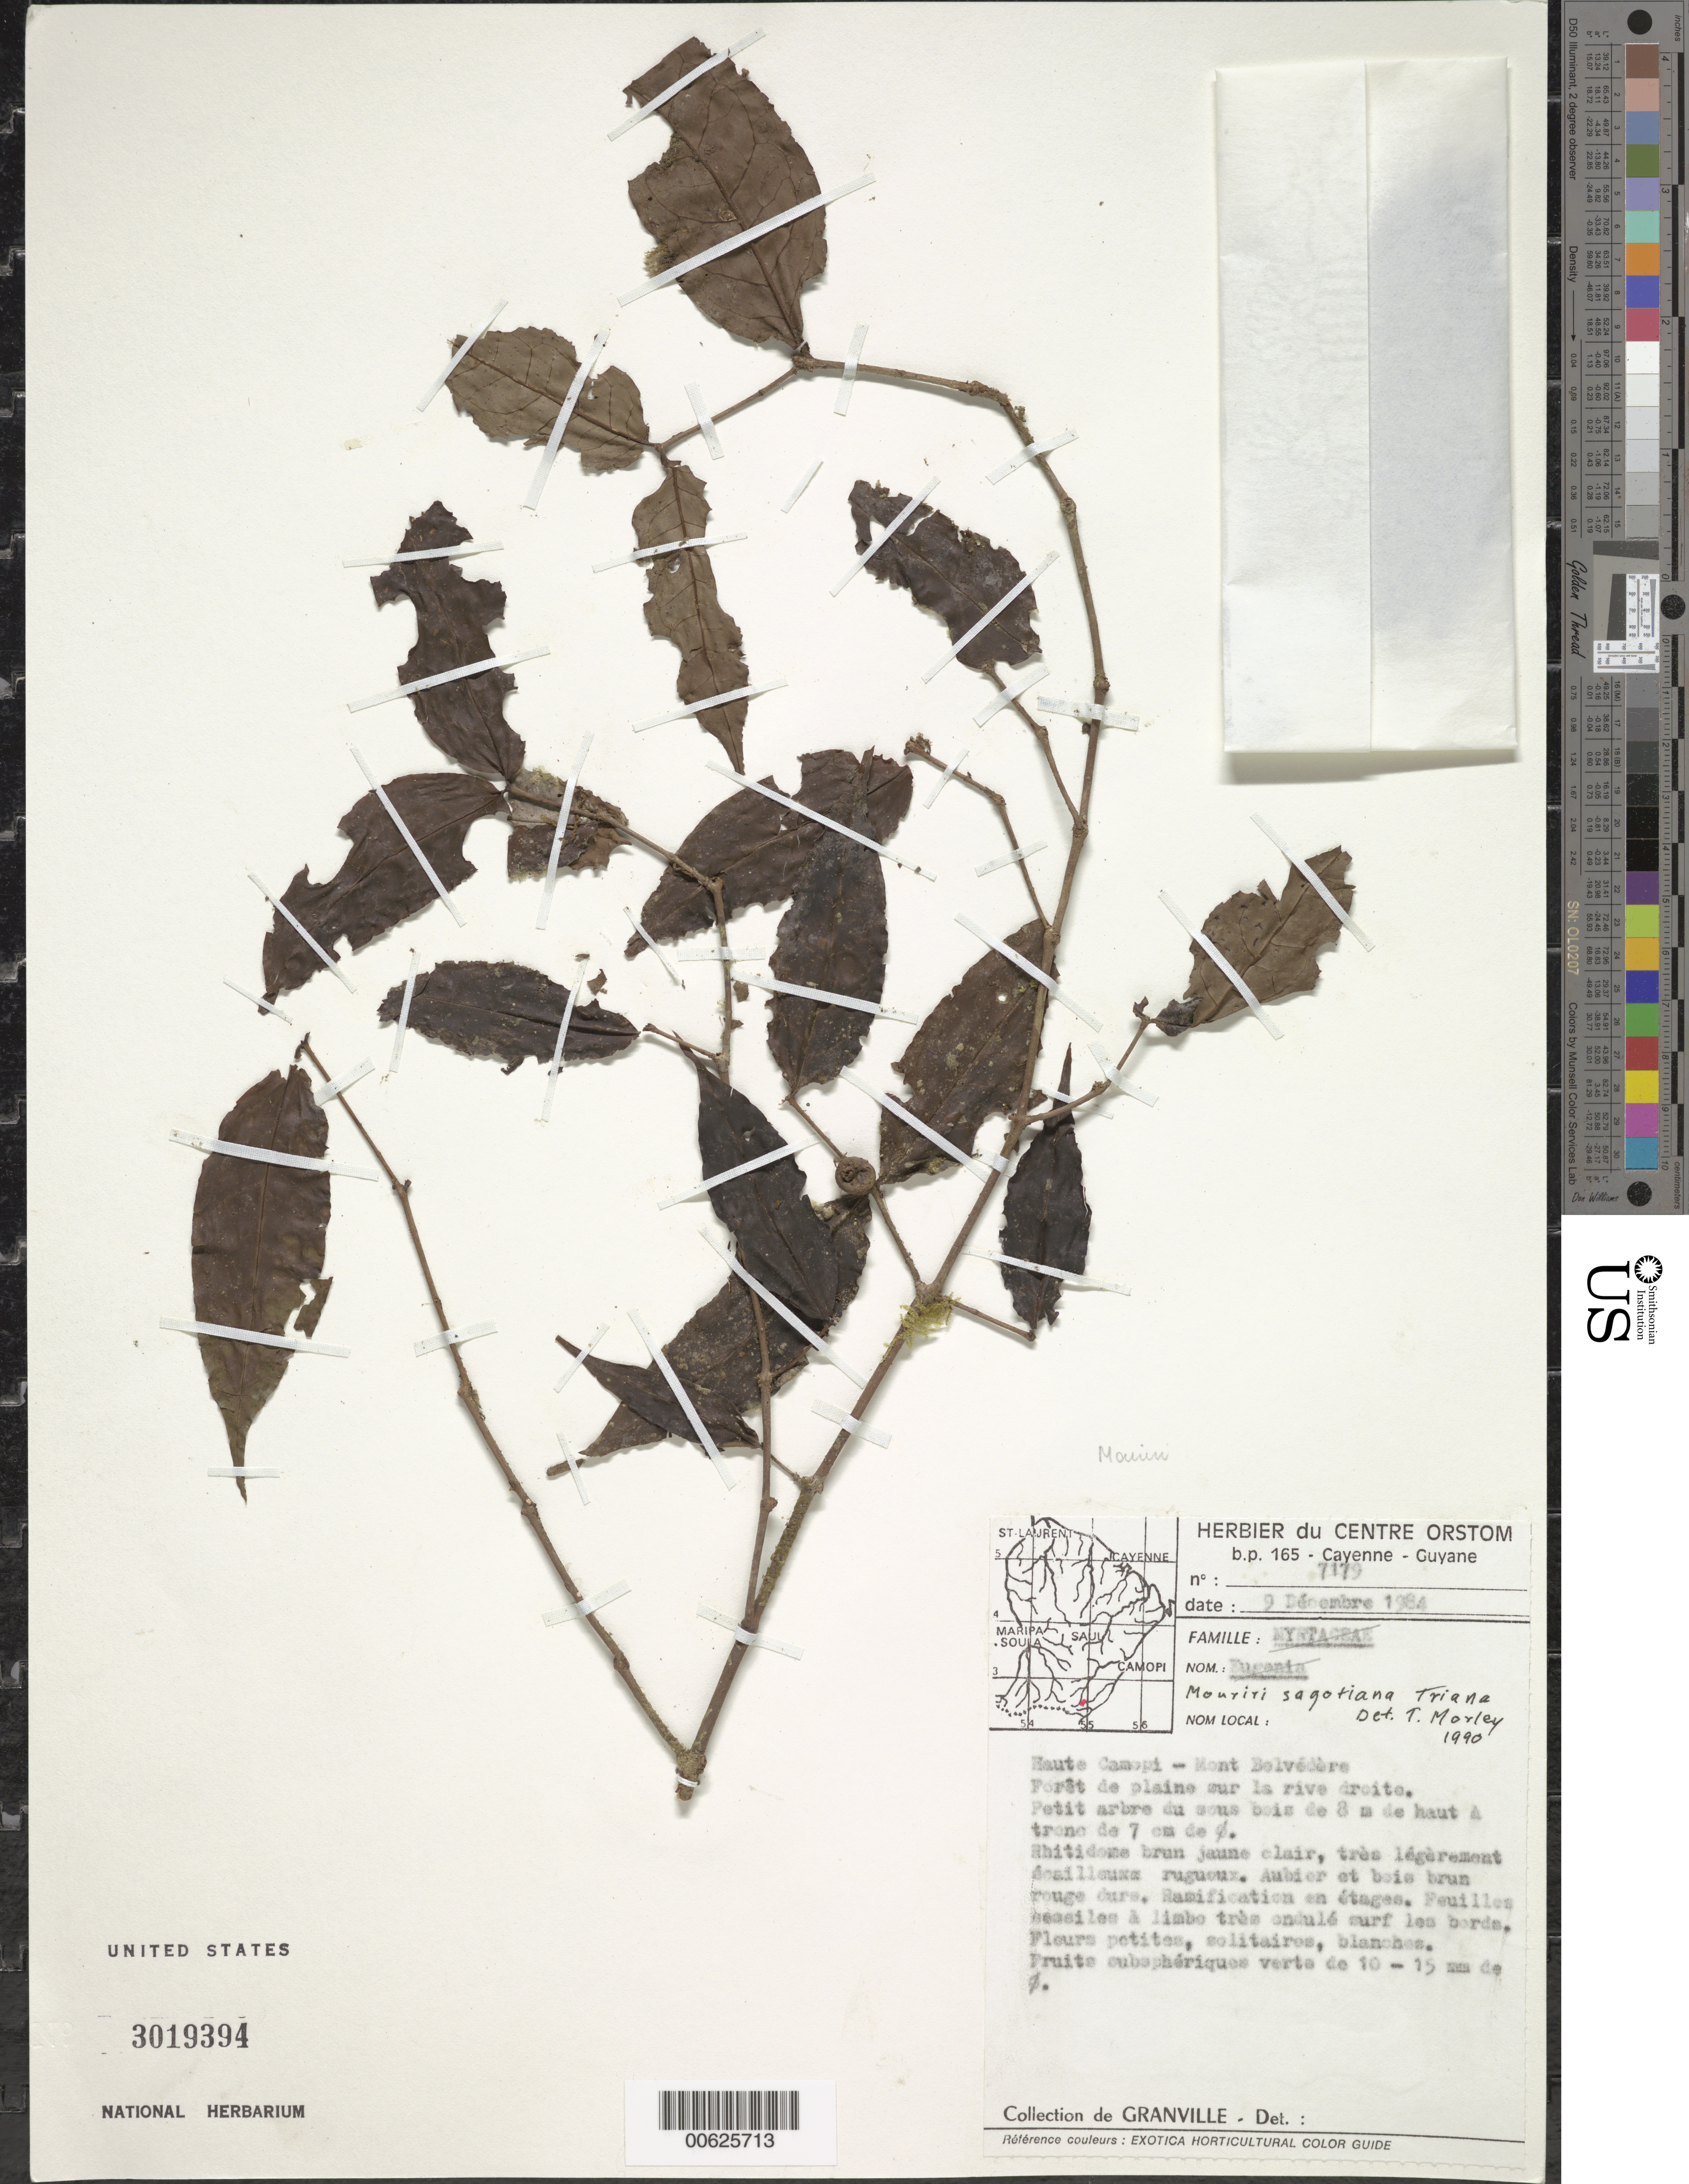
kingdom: Plantae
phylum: Tracheophyta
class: Magnoliopsida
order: Myrtales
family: Melastomataceae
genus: Mouriri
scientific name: Mouriri sagotiana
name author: Triana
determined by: Morley, T.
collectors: J.-J. de Granville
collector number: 7179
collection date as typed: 9-Dec-84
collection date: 1984-12-09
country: French Guiana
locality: Mont Belvédère, haute Camopi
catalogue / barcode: US 3019394